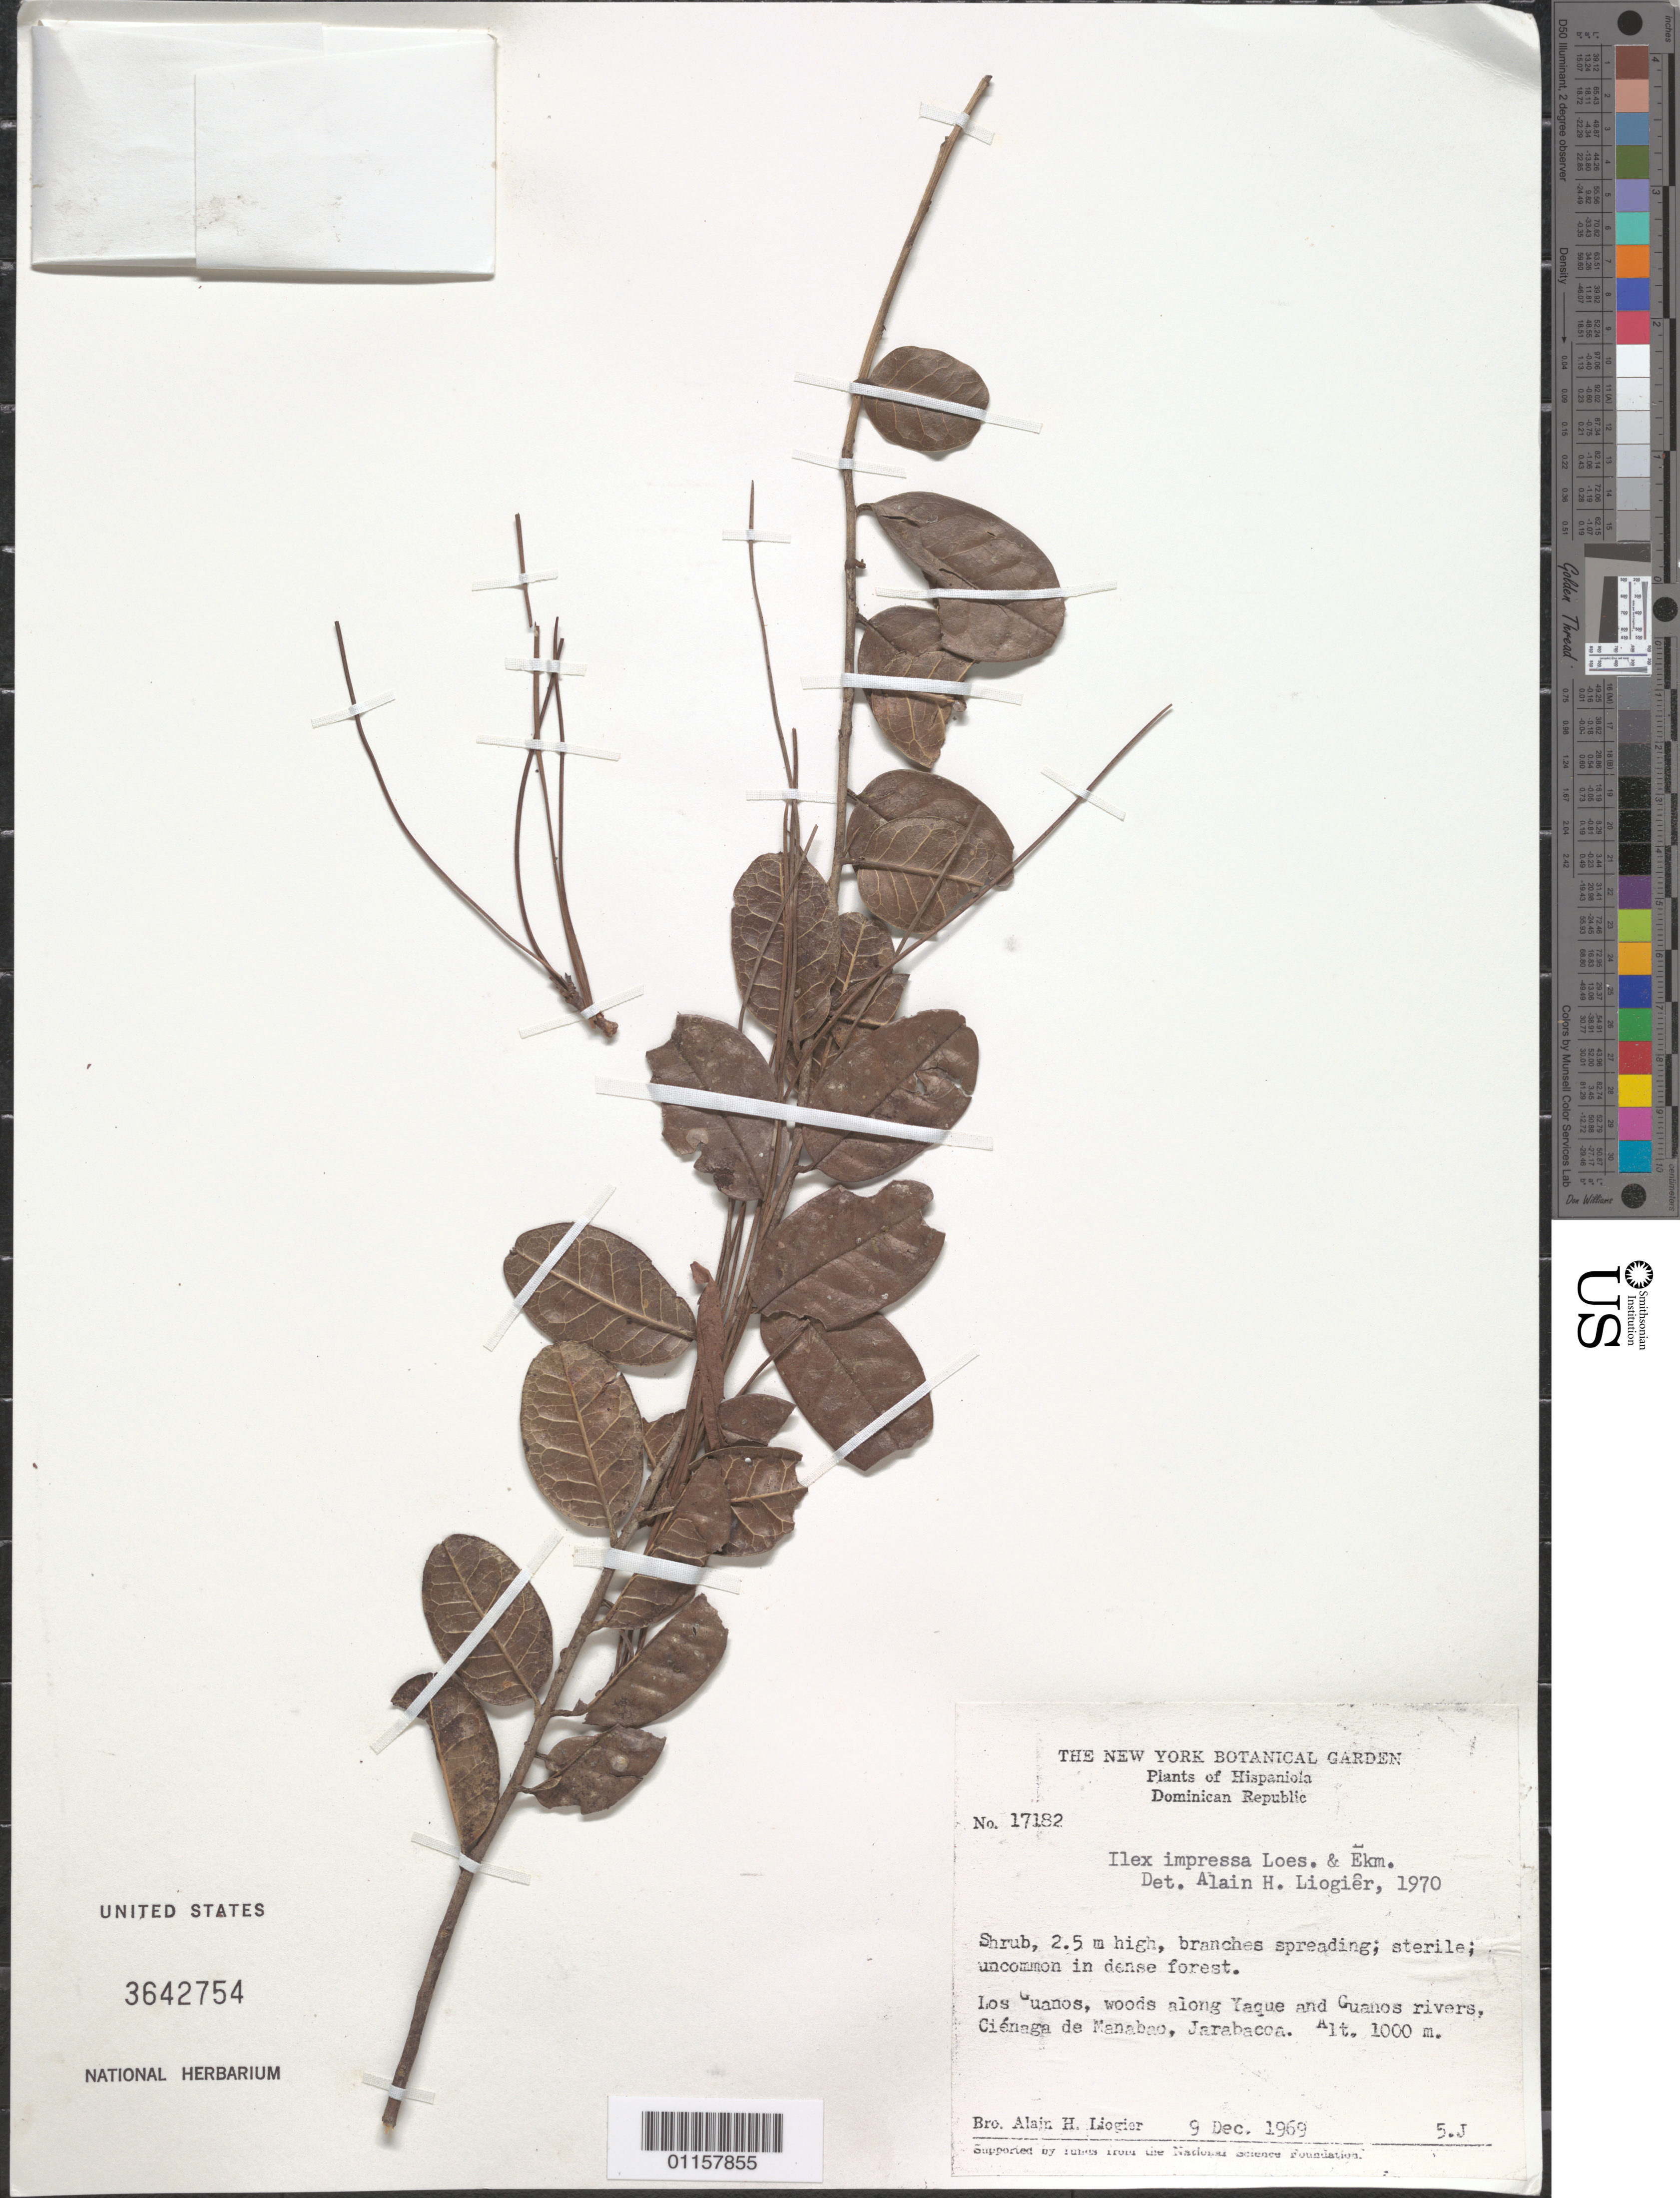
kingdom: Plantae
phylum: Tracheophyta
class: Magnoliopsida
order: Aquifoliales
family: Aquifoliaceae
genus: Ilex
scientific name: Ilex impressa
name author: Ekman & Loes.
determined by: Liogier, Alain H.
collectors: A. H. Liogier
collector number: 17182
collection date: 1969-12-09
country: Dominican Republic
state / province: La Vega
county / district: Jarabacoa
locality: Los Guanos, woods along Yaque and Guanos Rivers. Cienaga de Manabao, Jarabacoa.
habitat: Uncommon in dense forest.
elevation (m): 1000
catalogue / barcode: US 3642754